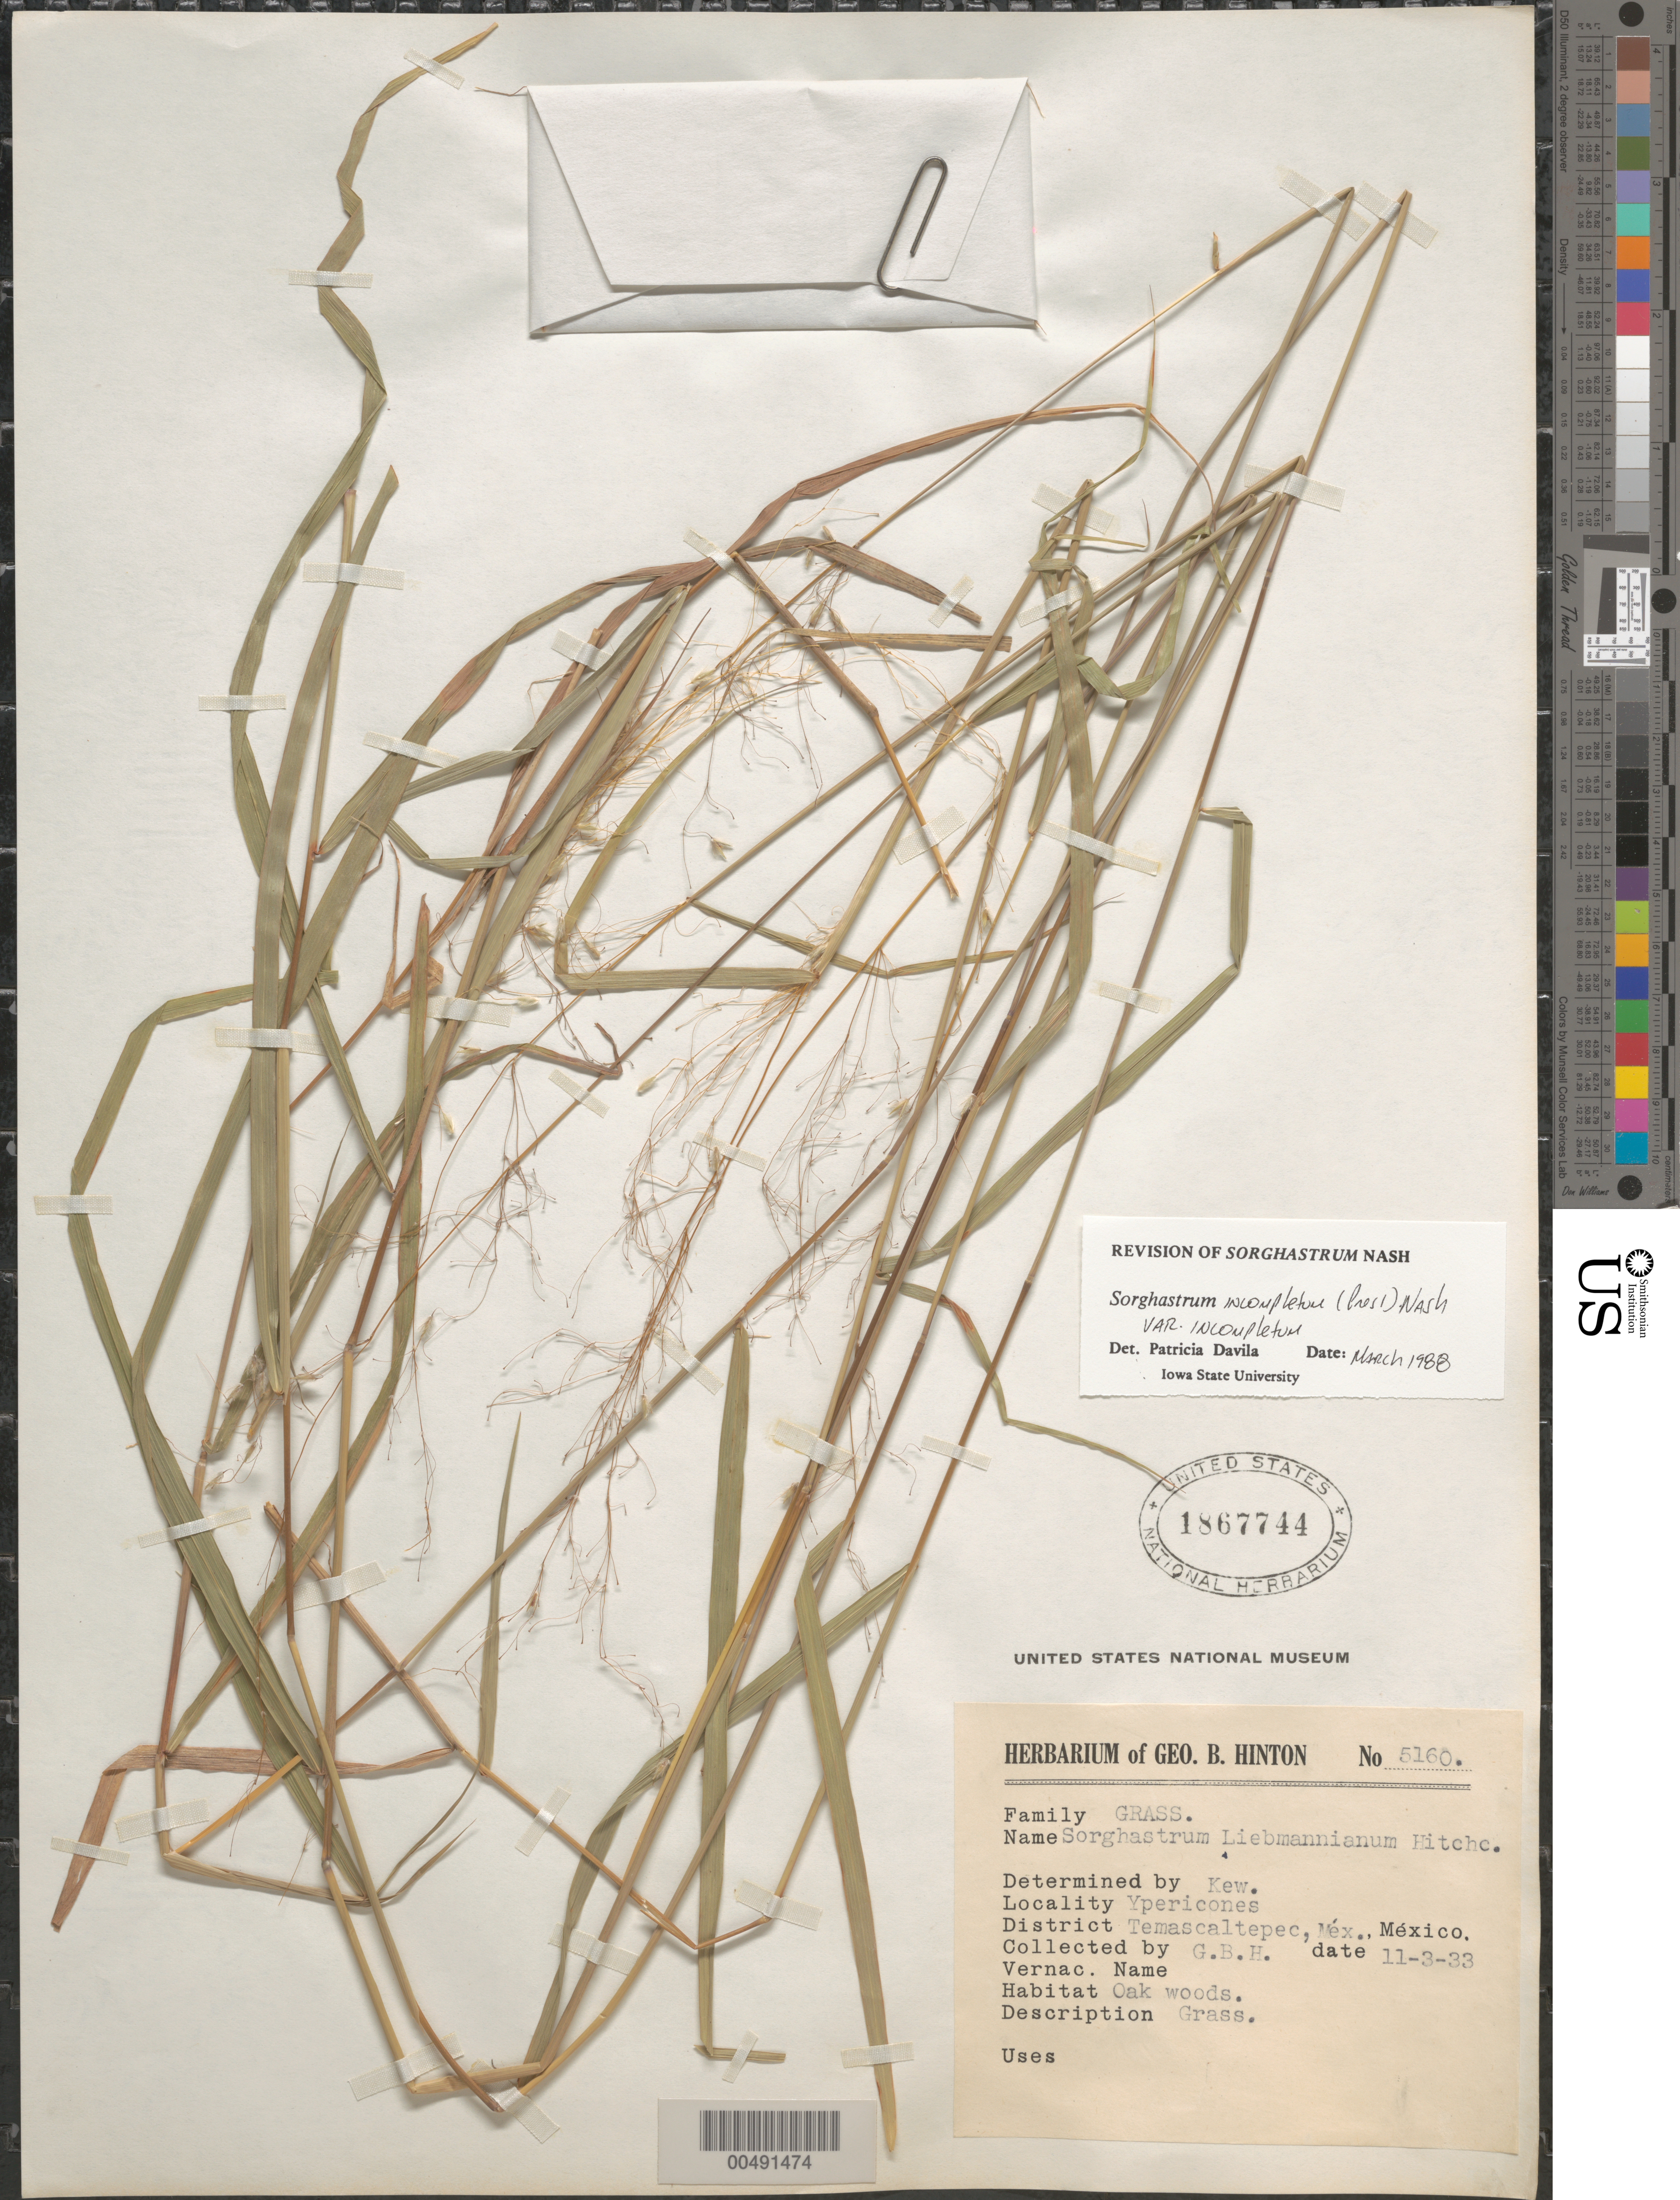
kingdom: Plantae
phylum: Tracheophyta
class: Liliopsida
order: Poales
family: Poaceae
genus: Sorghastrum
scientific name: Sorghastrum incompletum var. incompletum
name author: (J. Presl) Nash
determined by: Dávila, P. D.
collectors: G. B. Hinton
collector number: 5160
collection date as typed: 11 Mar 1933 or 3 Nov 1933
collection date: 1933-03-11 or 1933-11-03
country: Mexico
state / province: México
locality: Ypericones, Dist of Temascaltepec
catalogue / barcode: US 1867744